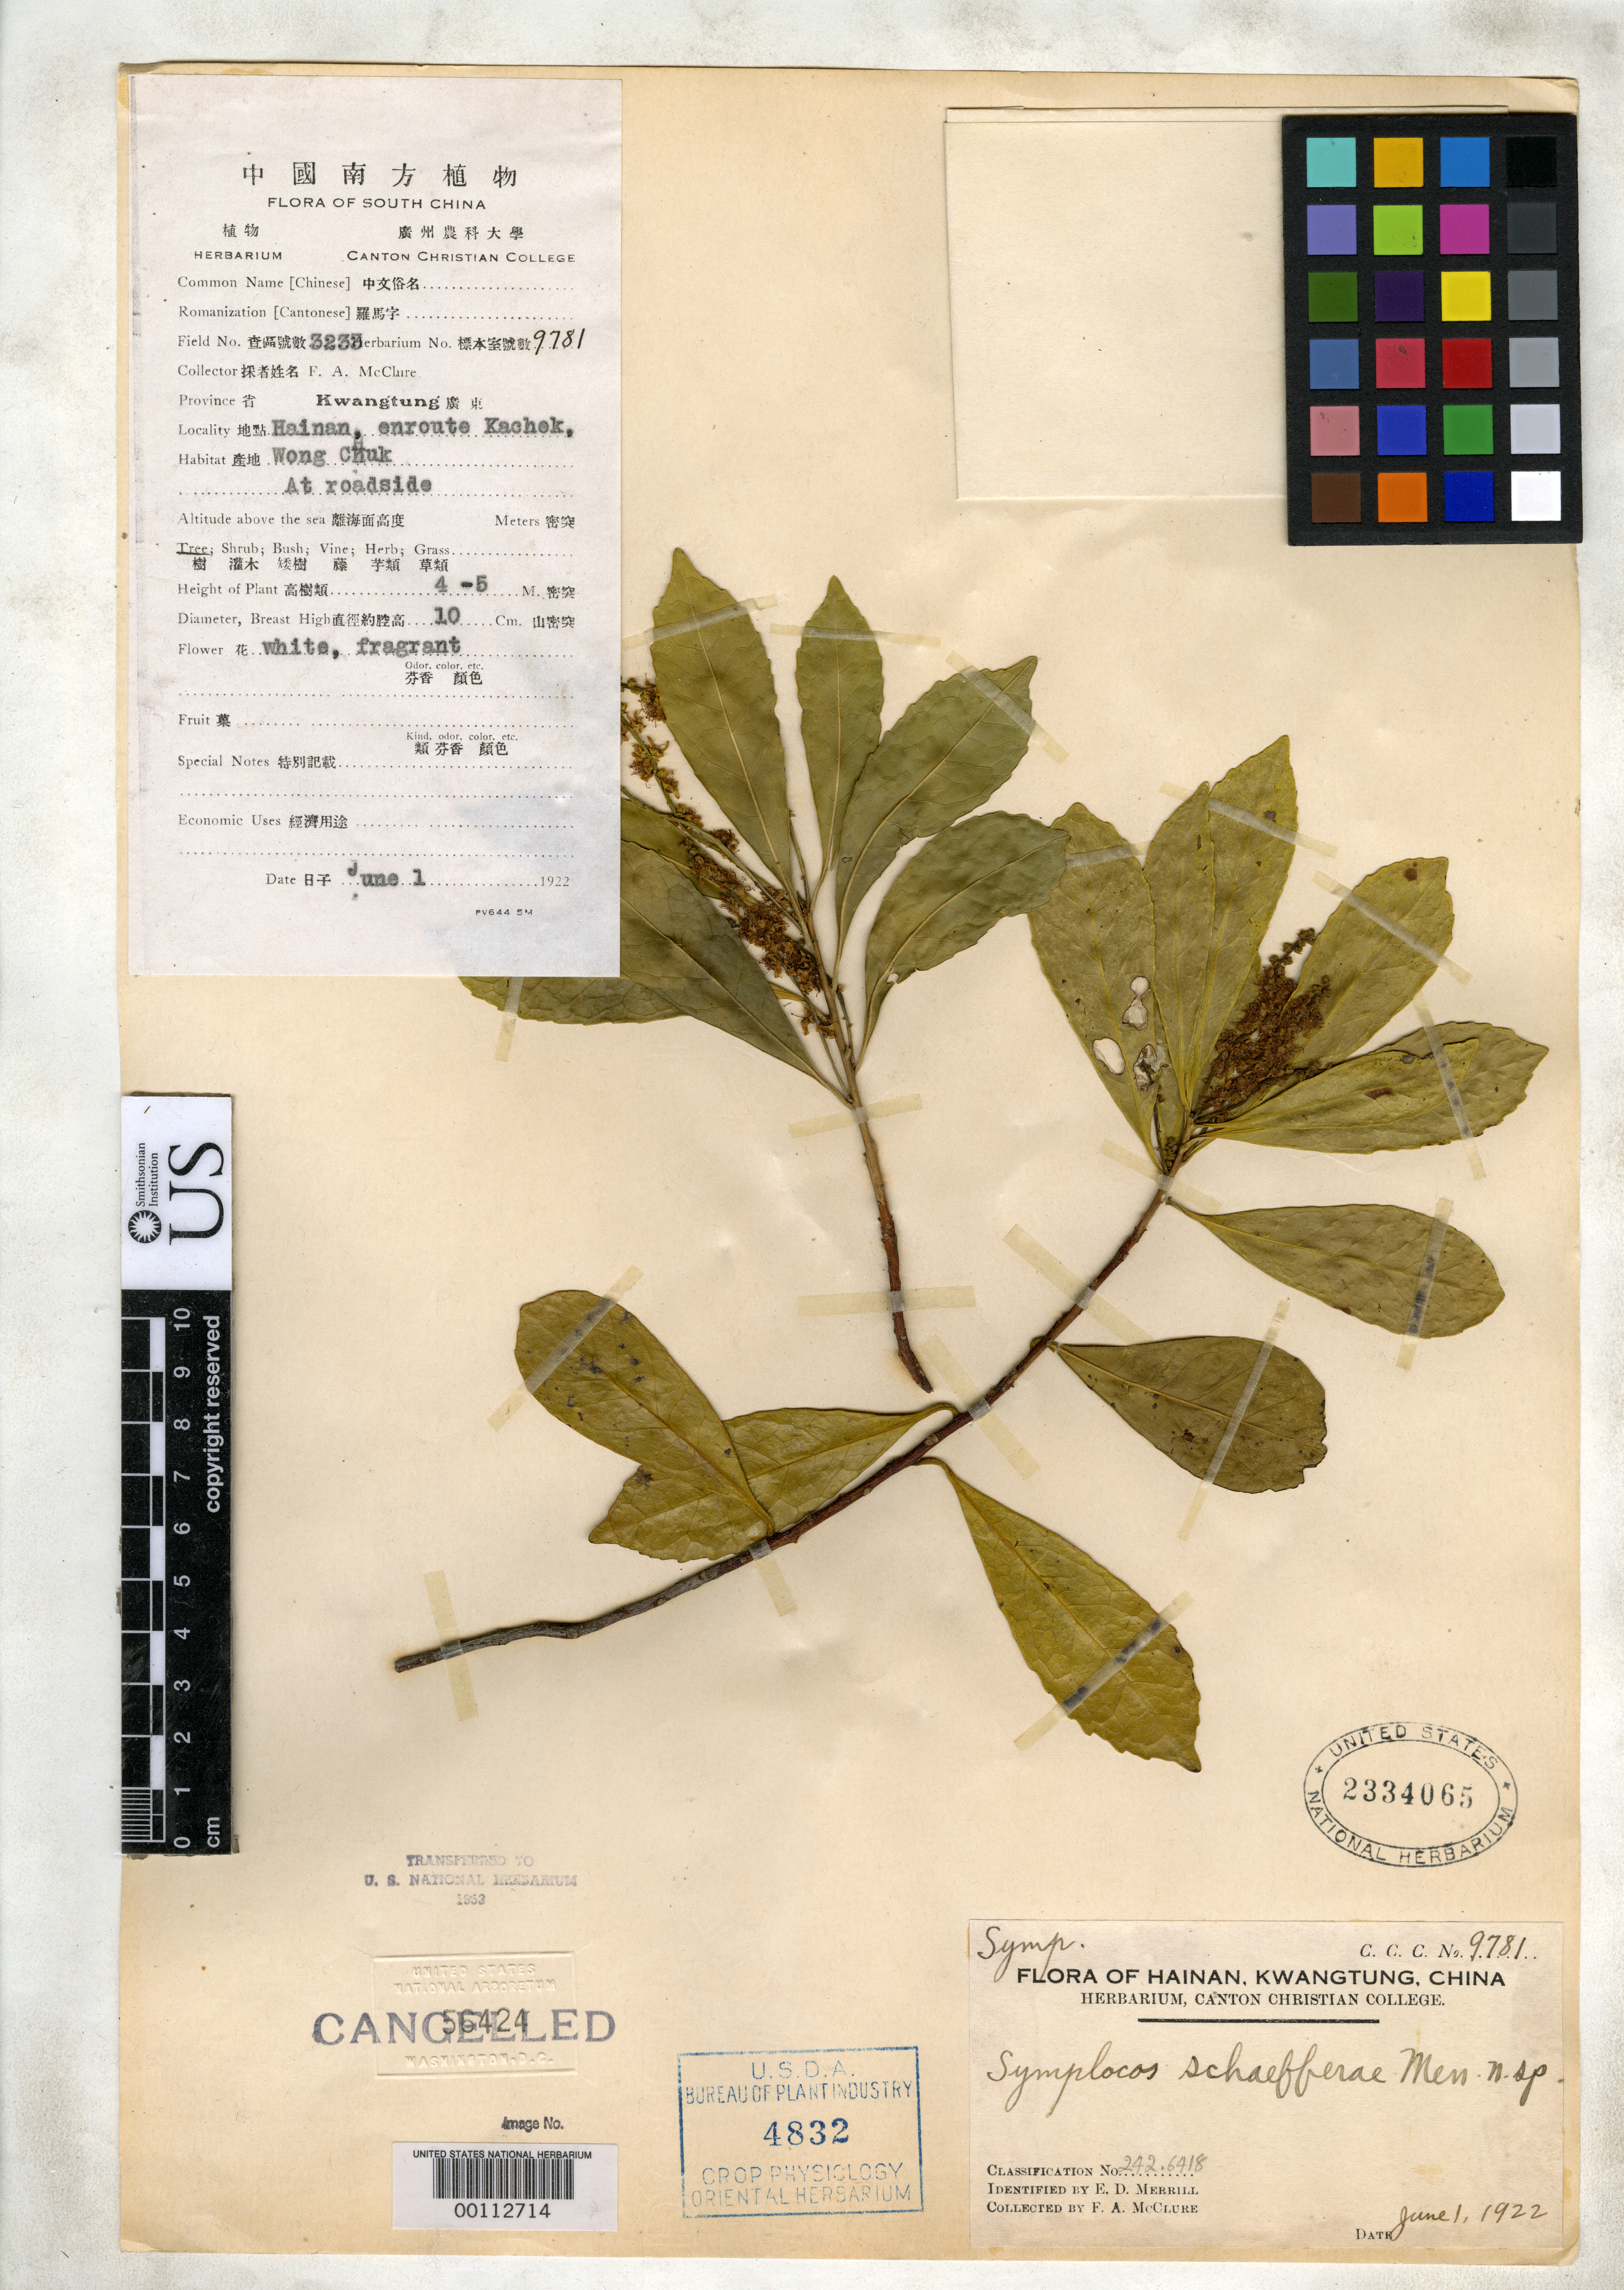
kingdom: Plantae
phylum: Tracheophyta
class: Magnoliopsida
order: Ericales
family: Symplocaceae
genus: Symplocos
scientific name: Symplocos schaefferae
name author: Merr.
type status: Isotype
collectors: F. A. McClure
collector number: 3233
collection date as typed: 01 Jun 1922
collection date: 1922-06-01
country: China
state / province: Hainan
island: Hainan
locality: Wong Chuk.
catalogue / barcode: US 2334065